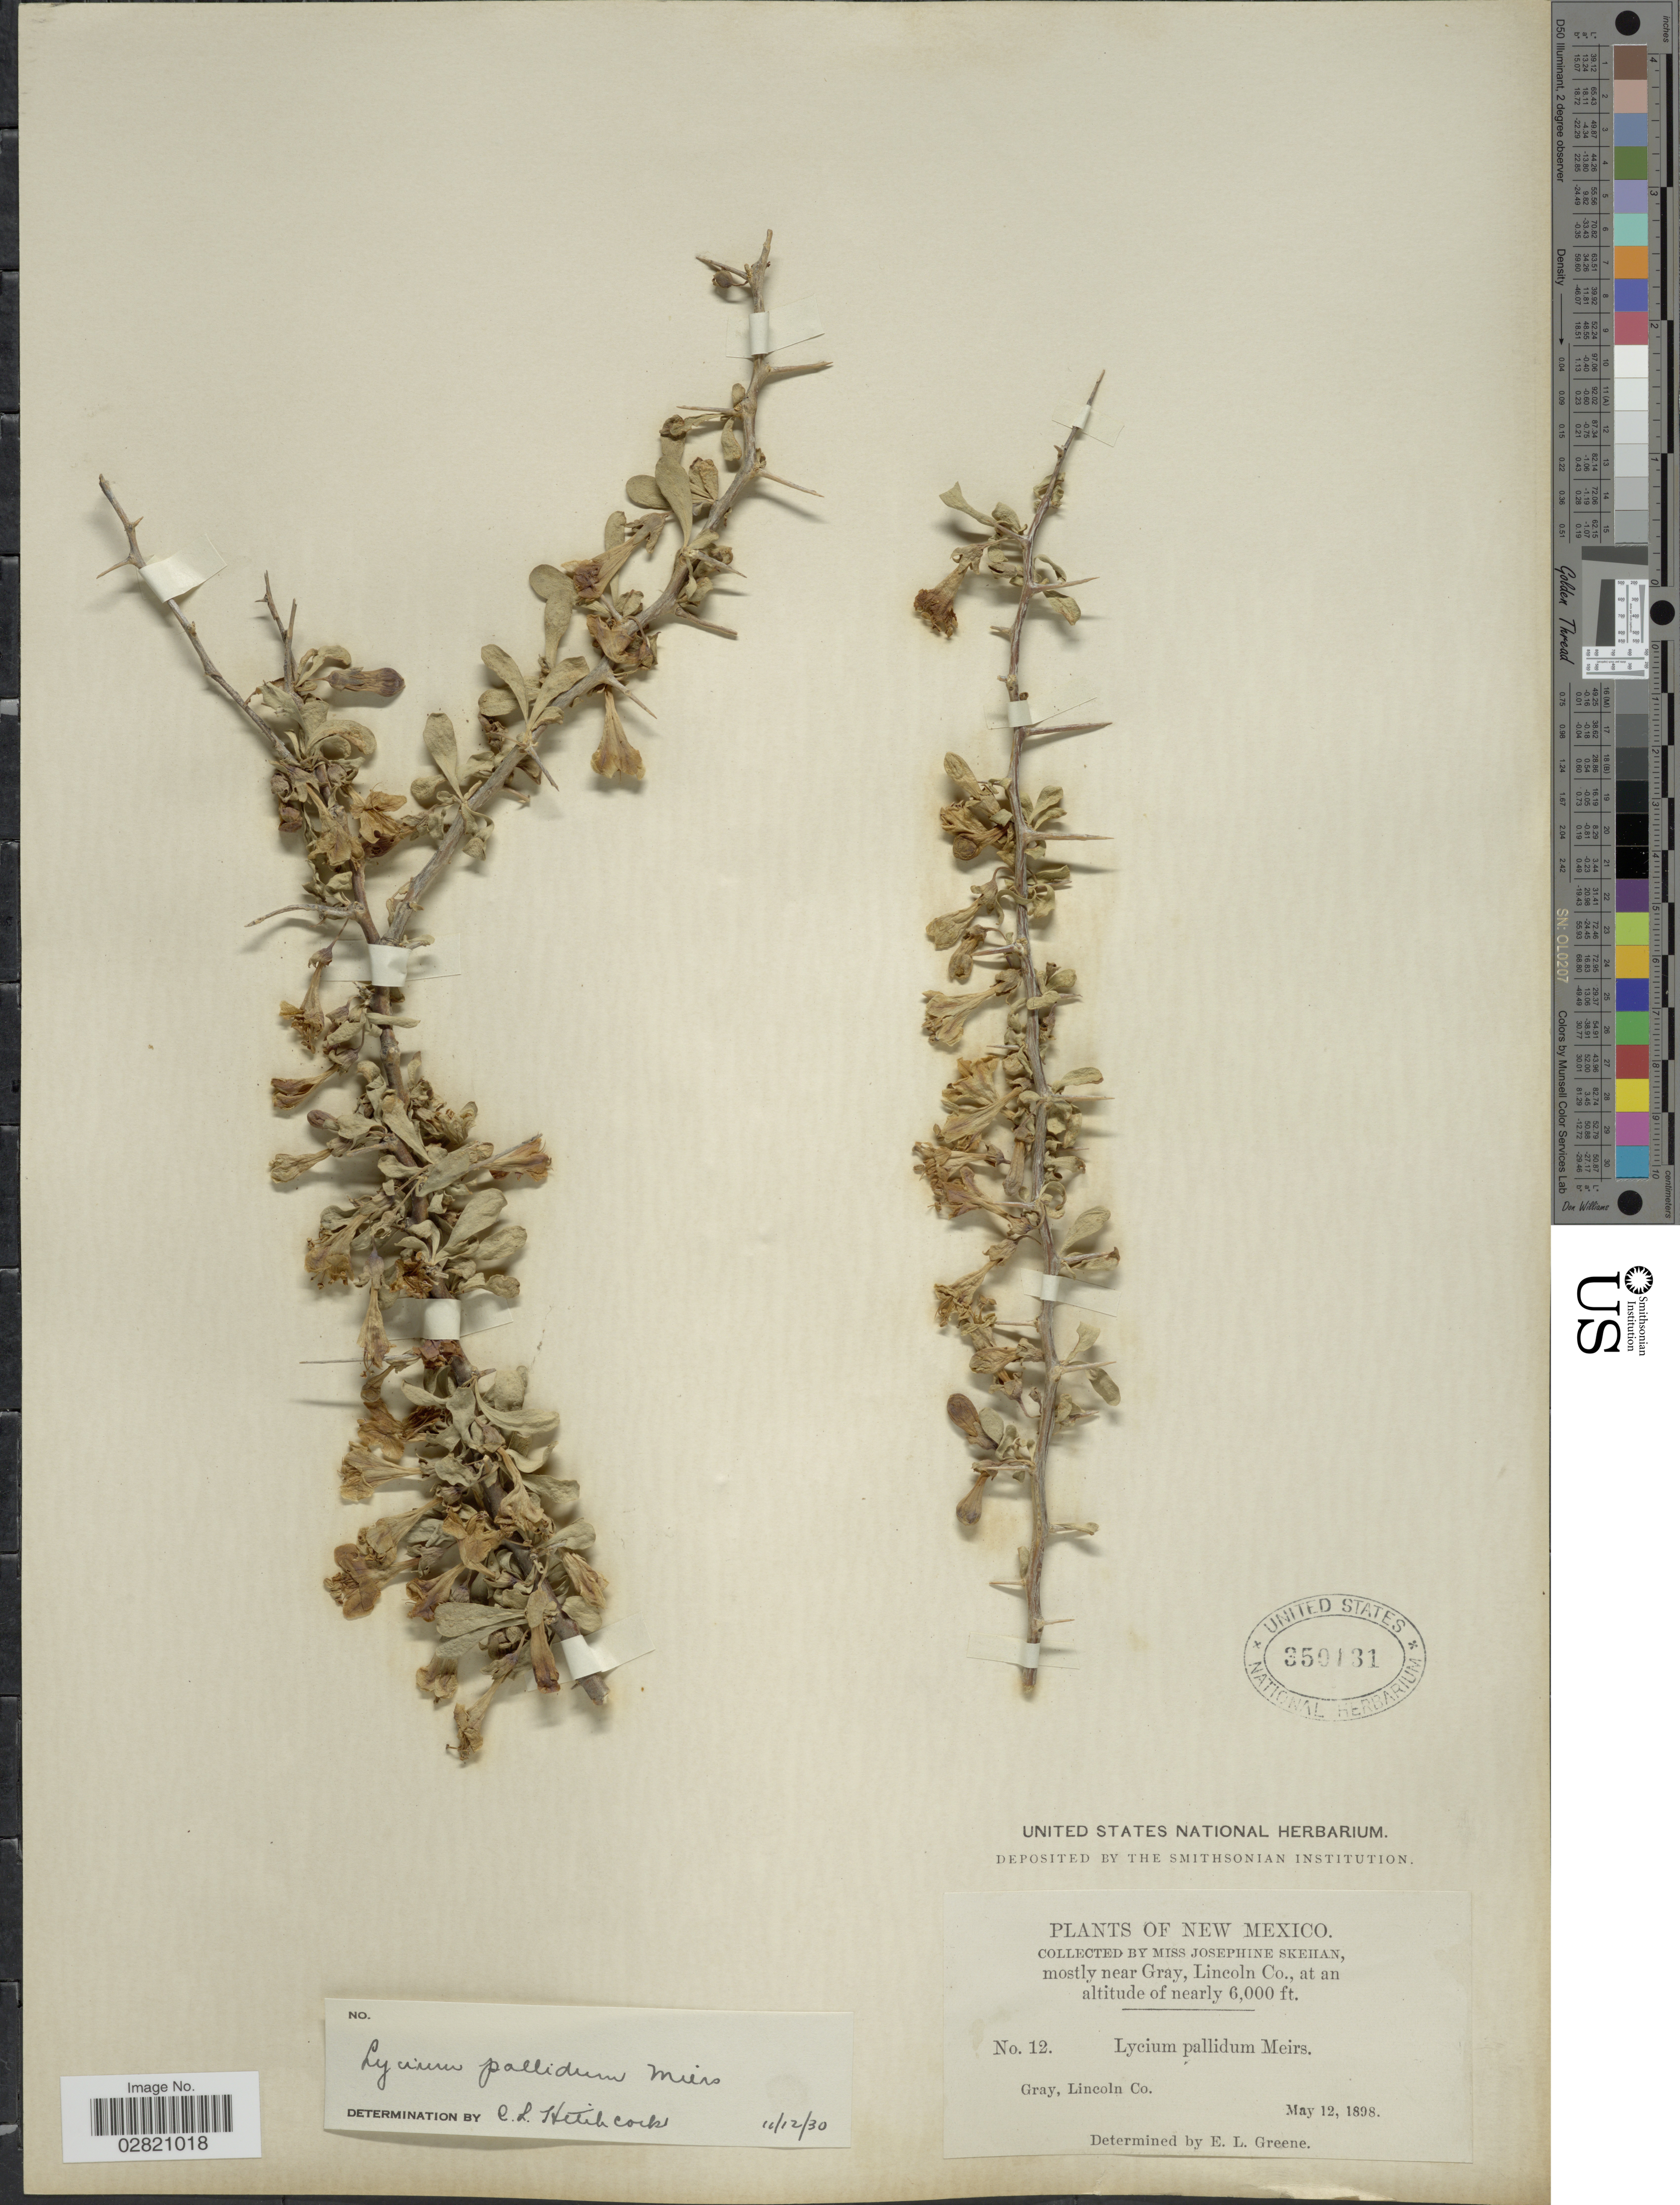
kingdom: Plantae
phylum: Tracheophyta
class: Magnoliopsida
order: Solanales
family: Solanaceae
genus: Lycium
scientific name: Lycium pallidum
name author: Miers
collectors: J. Skehan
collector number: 12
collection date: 1898-05-12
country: United States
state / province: New Mexico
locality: Mostly near Gray, Lincoln Co.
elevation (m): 1829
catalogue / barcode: US 350131